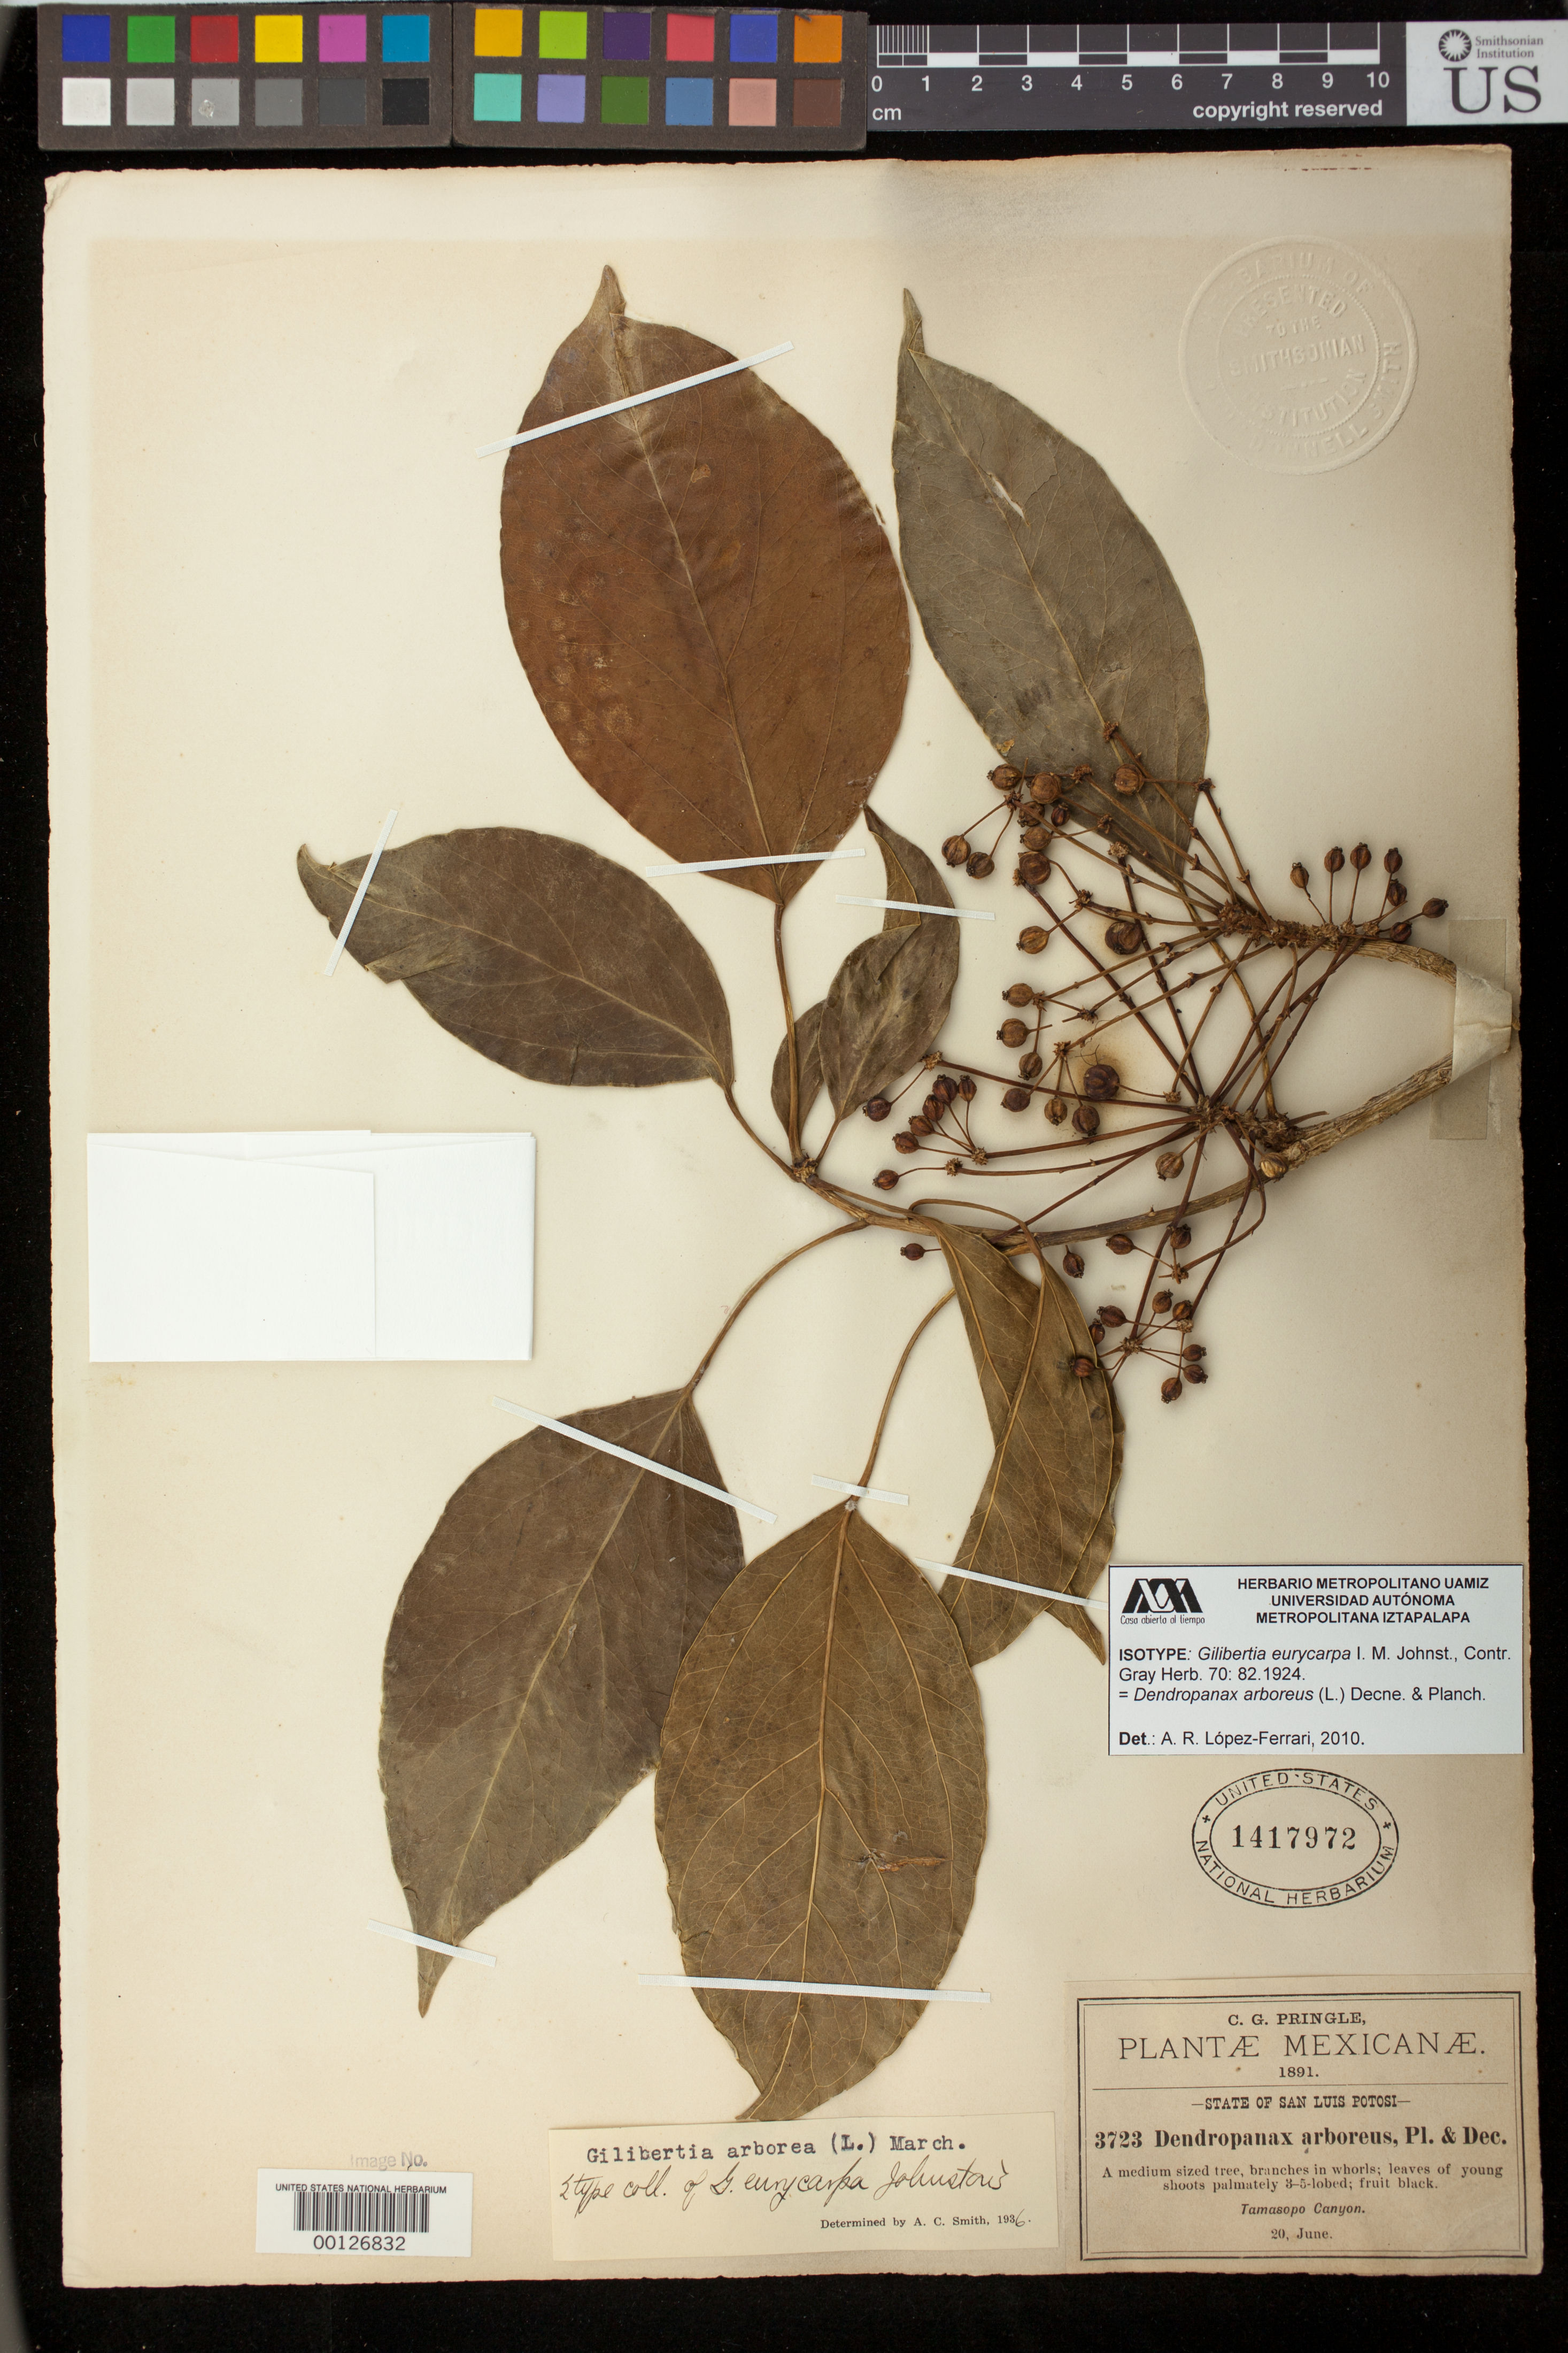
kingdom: Plantae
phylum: Tracheophyta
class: Magnoliopsida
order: Apiales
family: Araliaceae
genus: Gilibertia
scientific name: Gilibertia eurycarpa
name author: I.M. Johnst.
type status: Isotype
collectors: C. G. Pringle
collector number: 3723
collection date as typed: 20 Jun 1891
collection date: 1891-06-20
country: Mexico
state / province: San Luis Potosi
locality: State of San Luis Potosi. Tamasopo Canyon.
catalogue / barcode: US 1417972